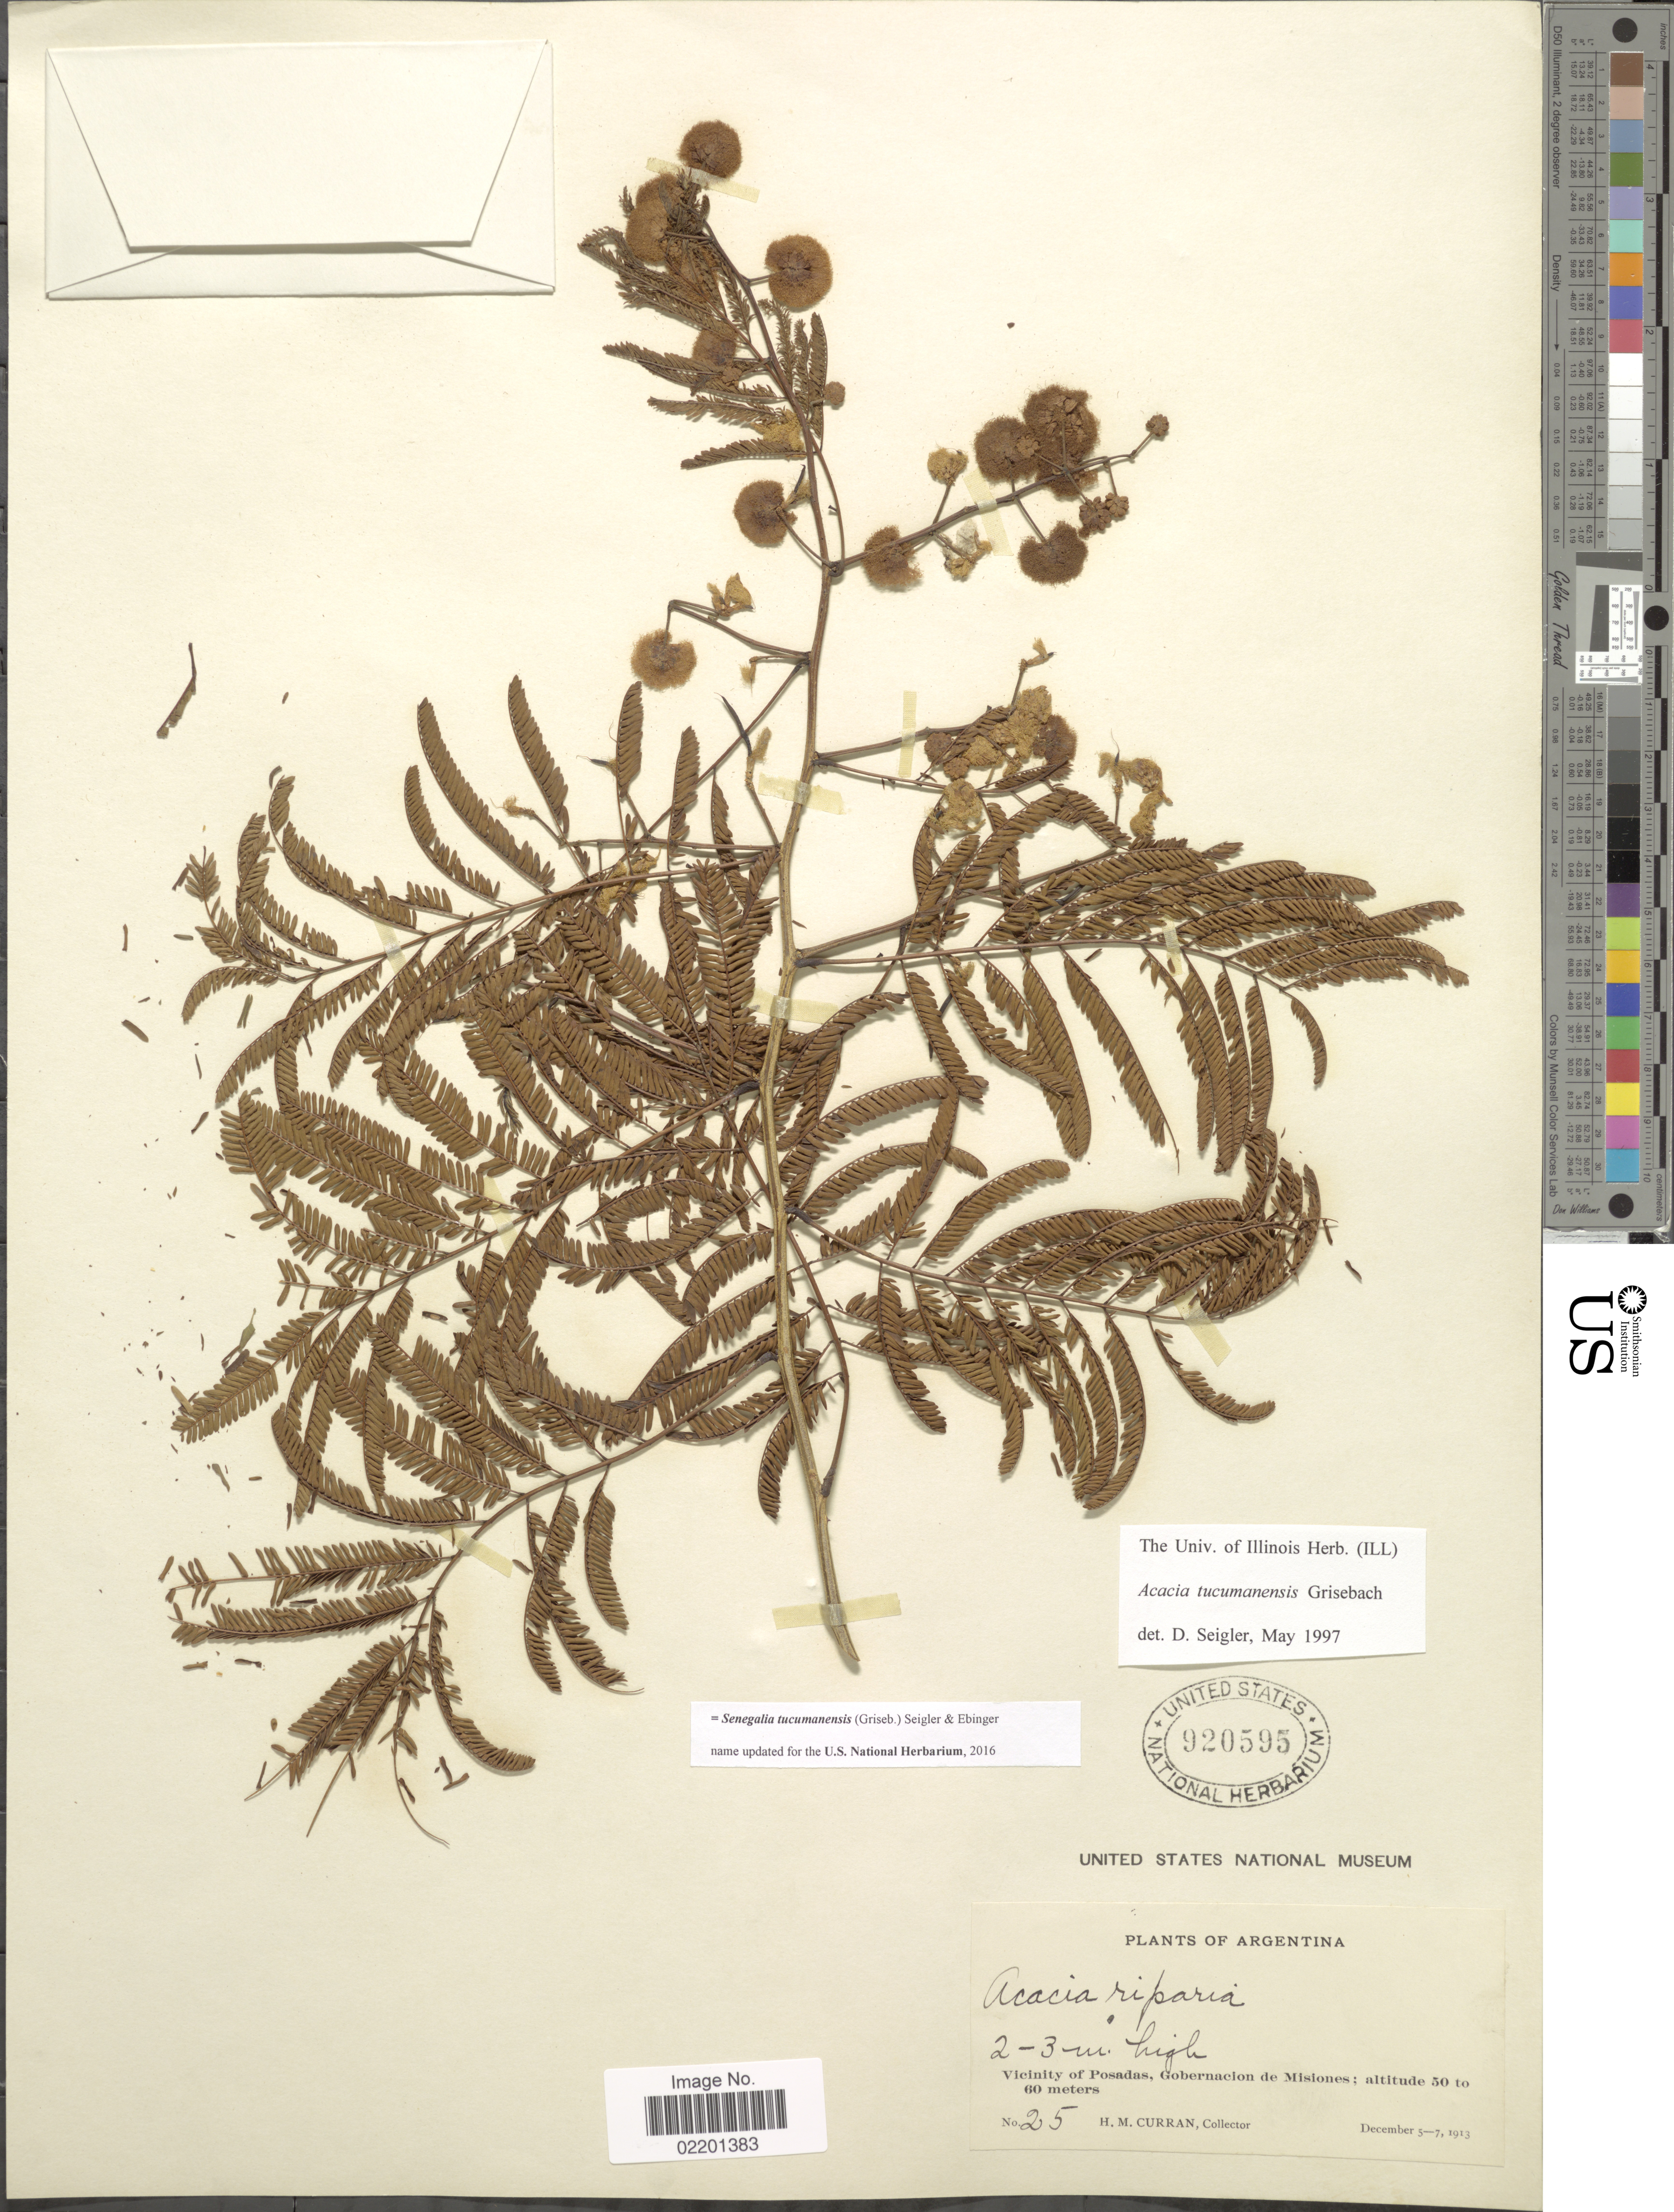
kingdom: Plantae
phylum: Tracheophyta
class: Magnoliopsida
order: Fabales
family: Fabaceae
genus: Senegalia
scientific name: Senegalia tucumanensis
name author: (Griseb.) Seigler & Ebinger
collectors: H. M. Curran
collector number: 25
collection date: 1913-12-05/1913-12-07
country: Argentina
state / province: Misiones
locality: Vicinity of Posadas, Gobernacion de Misiones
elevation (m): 50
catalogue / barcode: US 920595